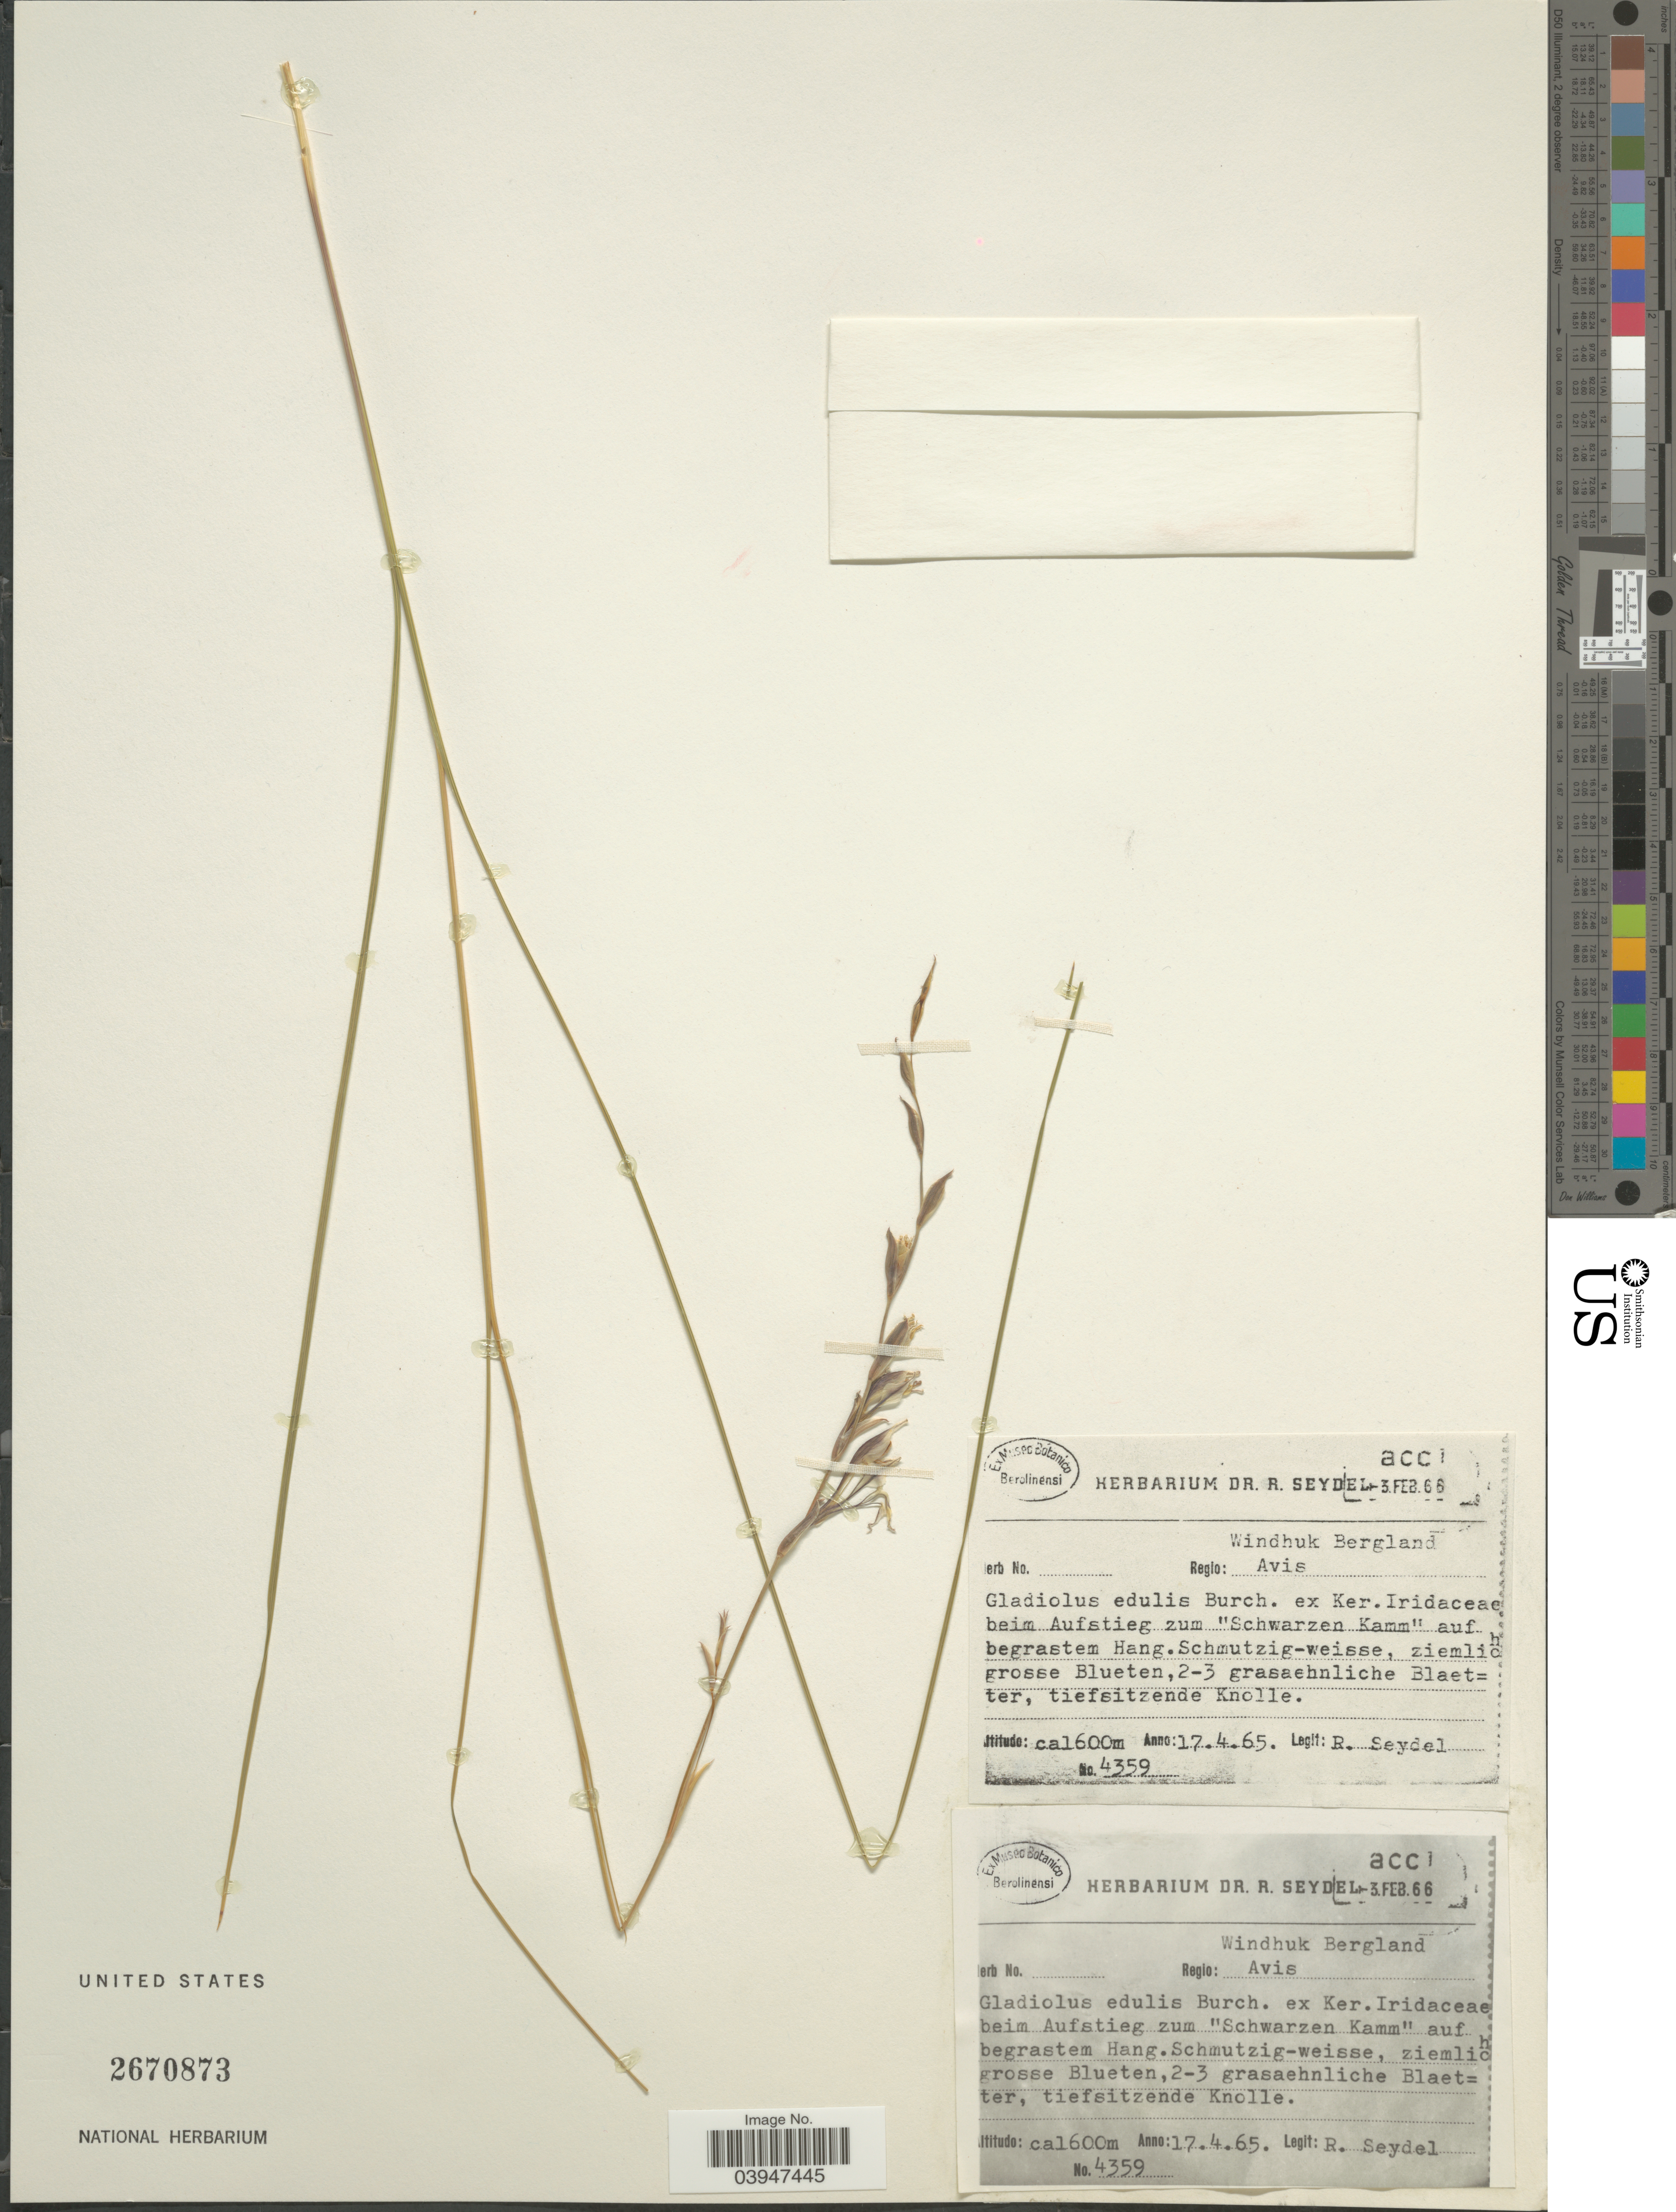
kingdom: Plantae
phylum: Tracheophyta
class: Liliopsida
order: Asparagales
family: Iridaceae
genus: Gladiolus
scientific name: Gladiolus edulis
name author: Burch. ex Ker Gawl.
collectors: R. Seydel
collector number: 4359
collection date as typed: Transcribed d/m/y: 17/4/65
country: Namibia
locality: Regio: Windhuk Bergland Avis. Ex Ker. Iridaceae beim Aufstieg zum "Schwarzen Kamm" auf begrastem Hang. Schmutzig-weisse, ziemlich grosse Blueten. 2-3 grasaehnliche Blaet=ter, tiefsitzende Knolle.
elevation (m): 1600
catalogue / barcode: US 2670873